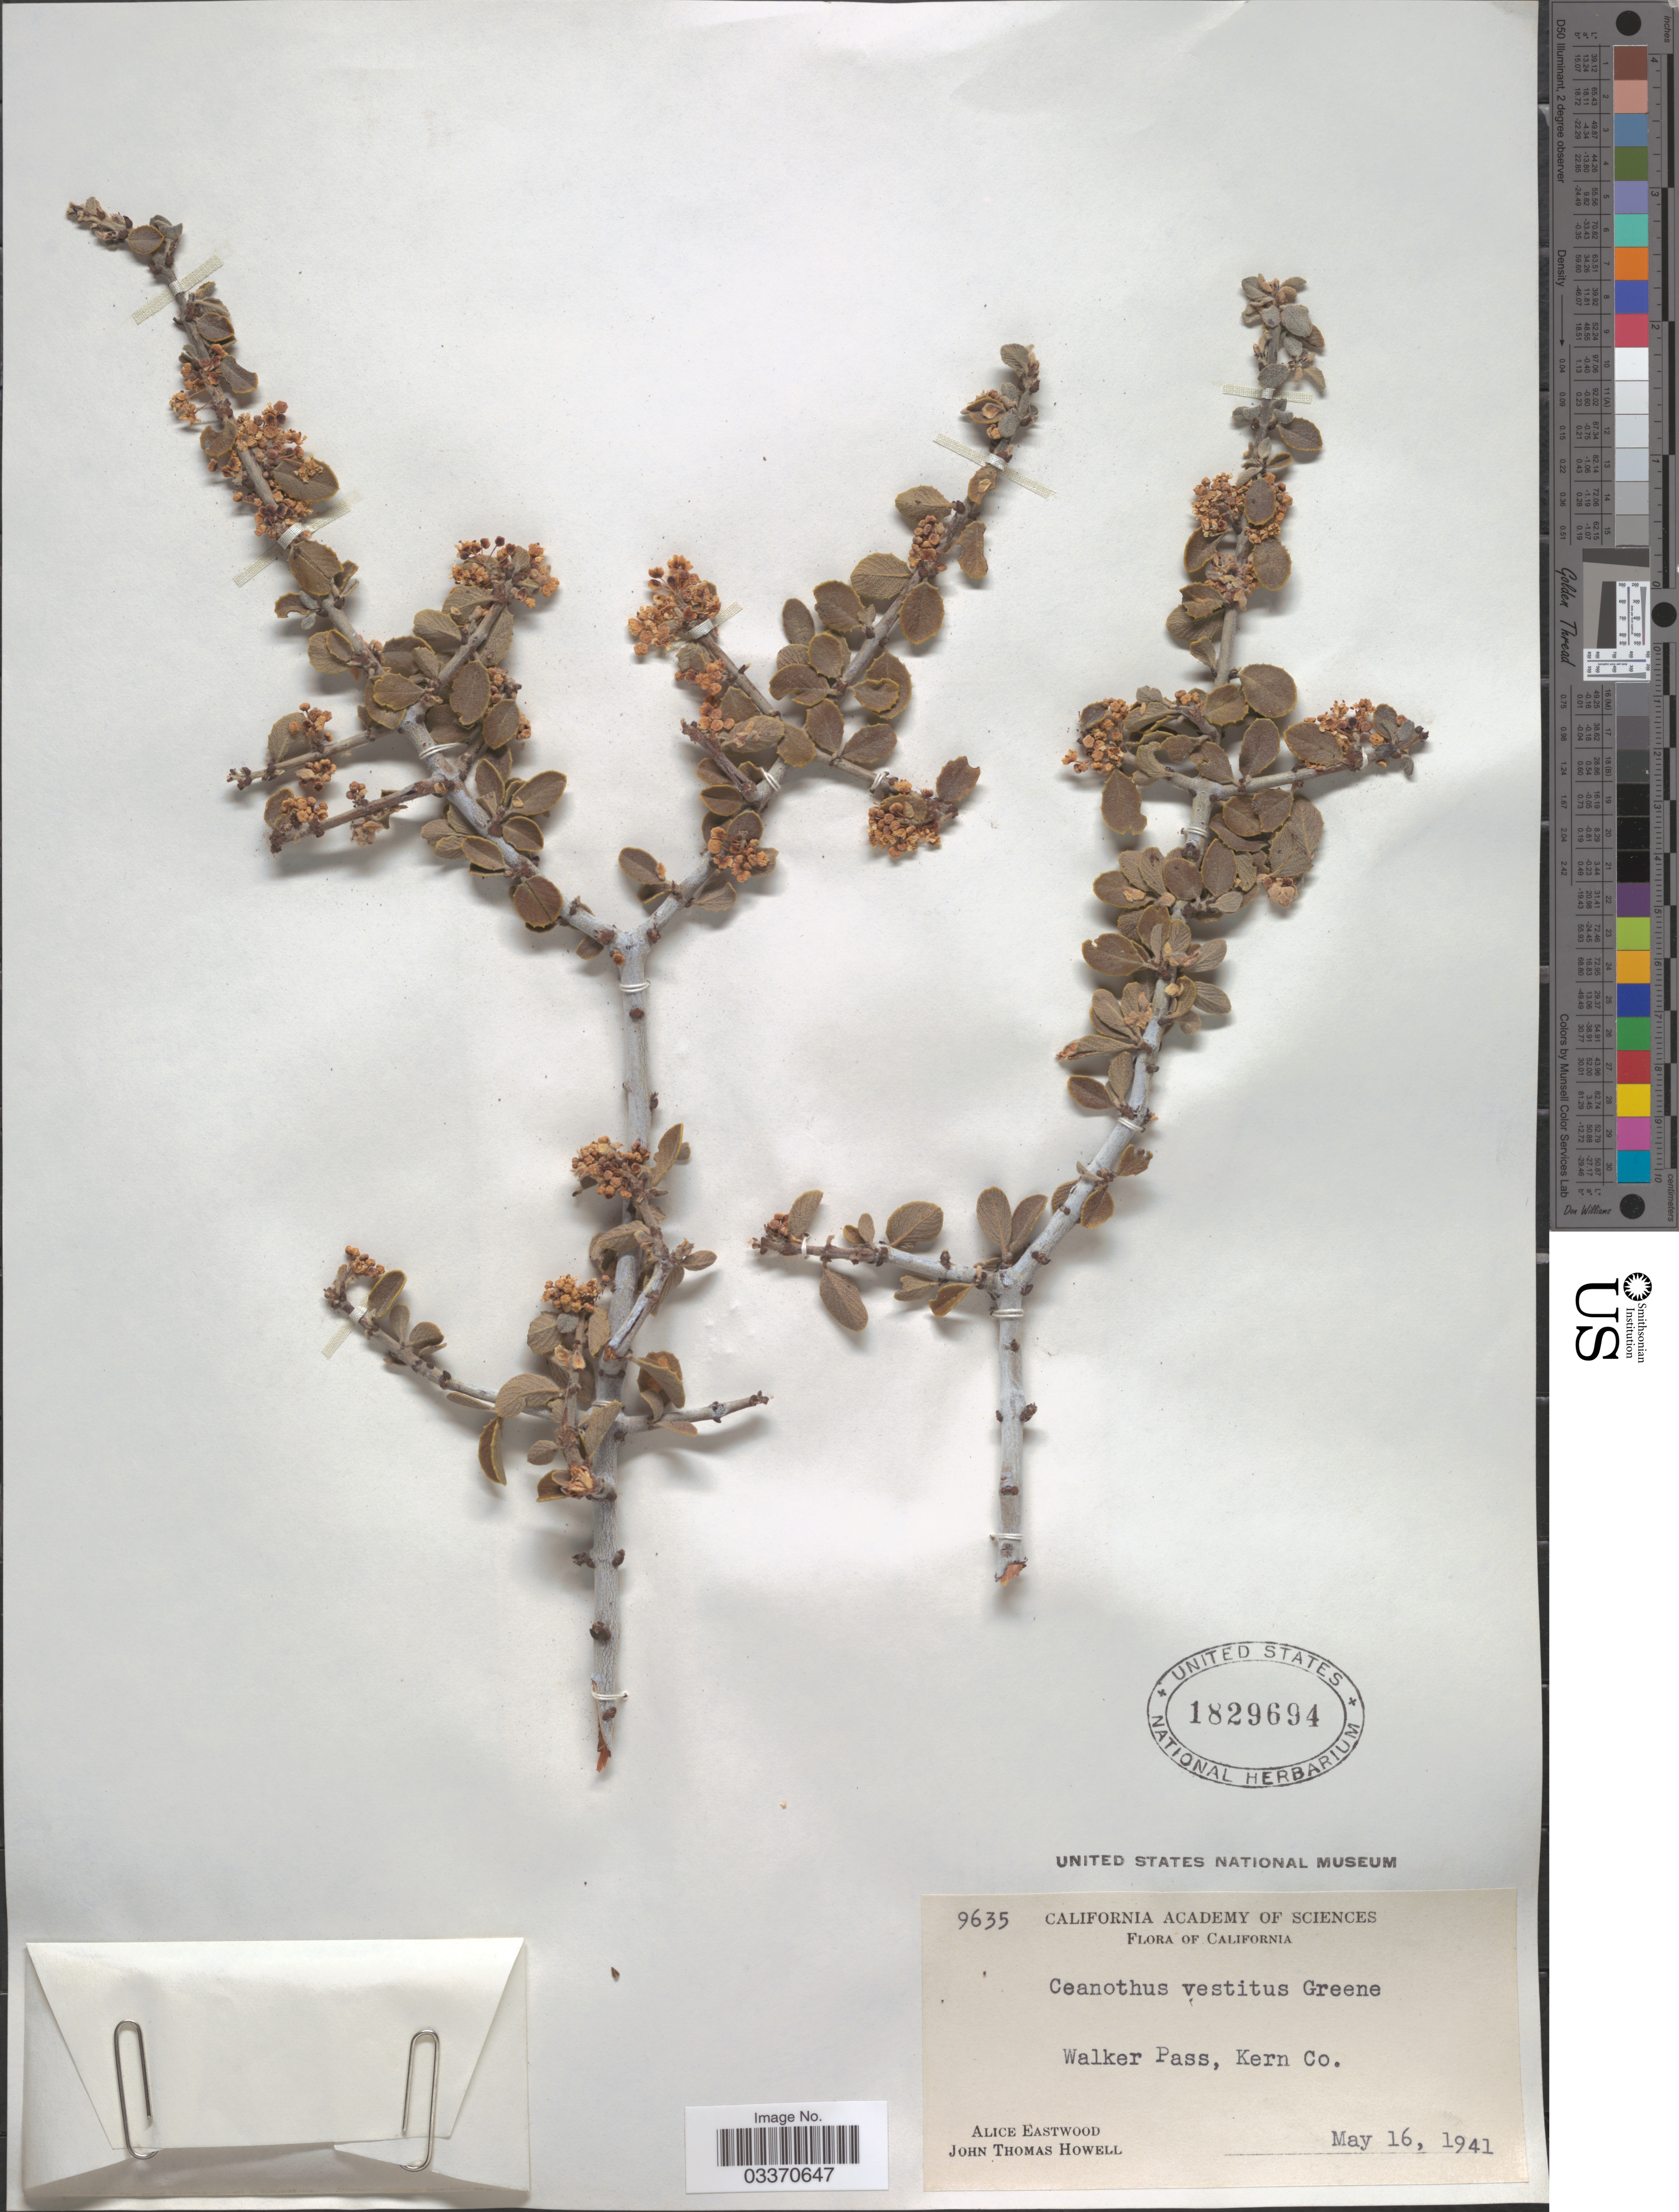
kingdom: Plantae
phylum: Tracheophyta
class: Magnoliopsida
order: Rosales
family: Rhamnaceae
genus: Ceanothus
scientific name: Ceanothus vestitus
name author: Greene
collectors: A. Eastwood & J. T. Howell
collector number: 9635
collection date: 1941-05-16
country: United States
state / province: California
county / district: Kern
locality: Walker Pass, Kern Co.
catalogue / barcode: US 1829694